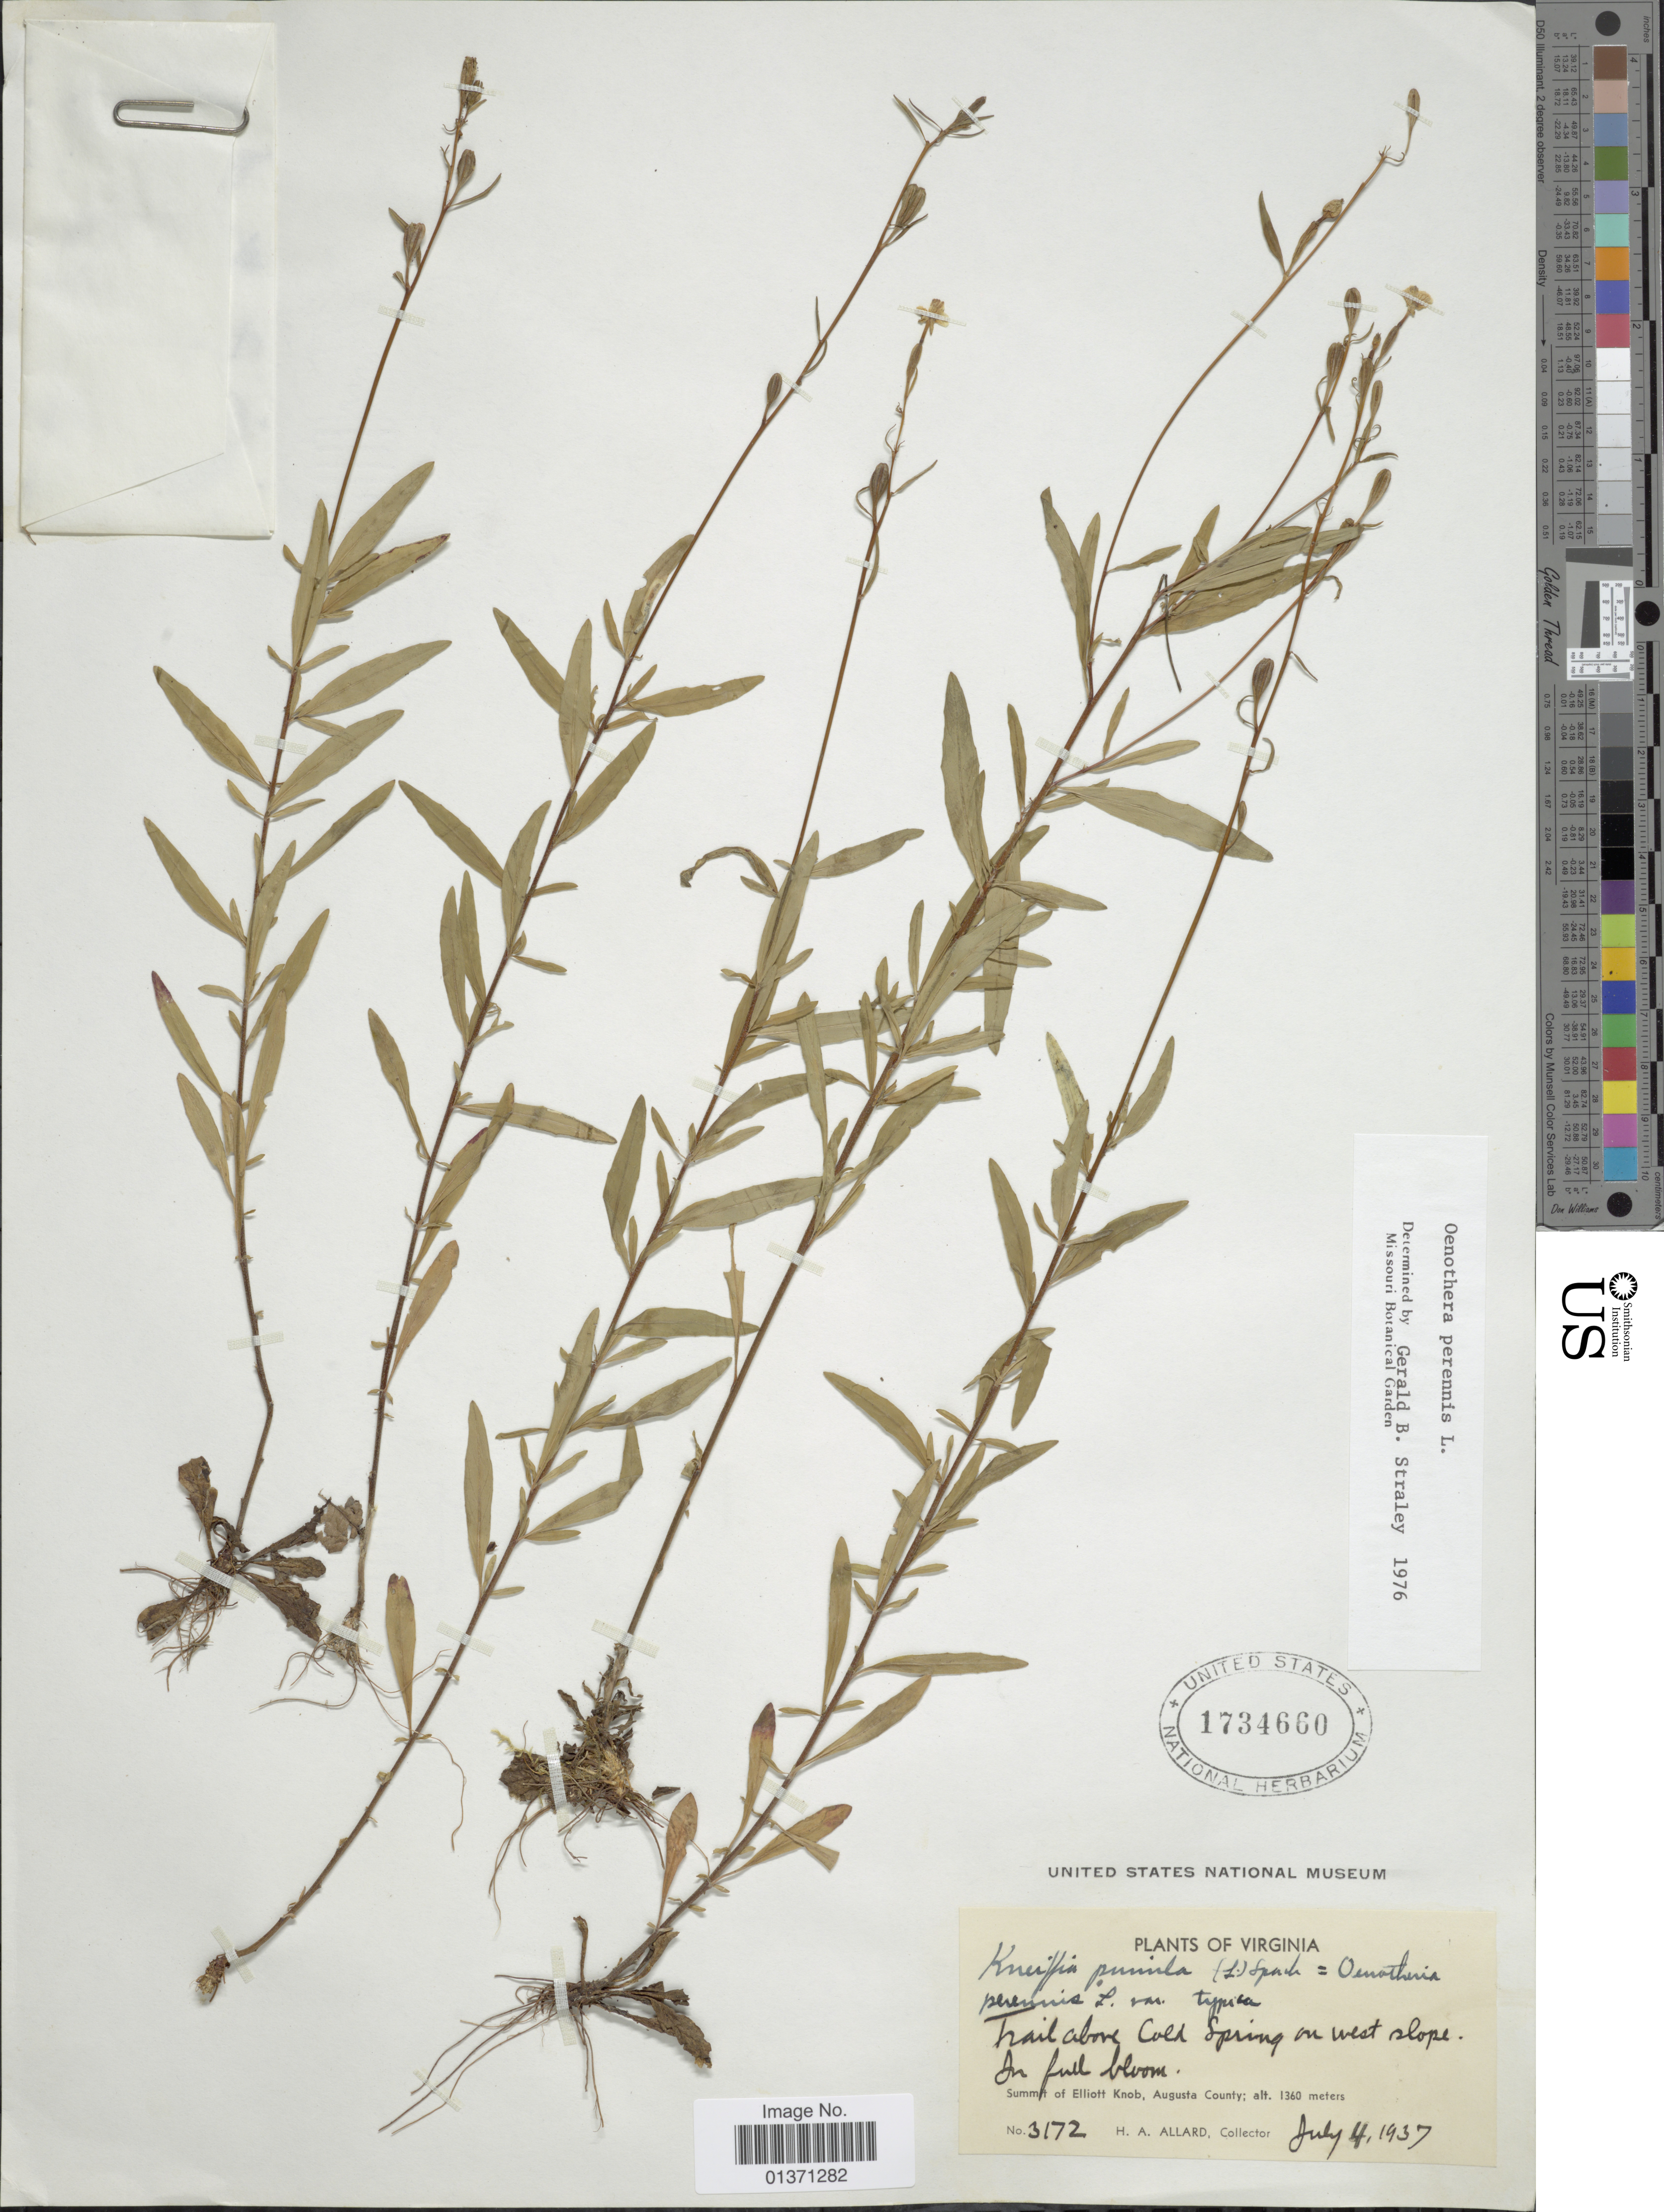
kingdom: Plantae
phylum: Tracheophyta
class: Magnoliopsida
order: Myrtales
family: Onagraceae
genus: Oenothera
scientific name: Oenothera perennis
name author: L.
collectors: H. A. Allard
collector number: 3172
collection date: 1937-07-04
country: United States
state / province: Virginia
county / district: Augusta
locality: Trail along Cold Spring on west slope, Summit of Elliott Knob, Augusta County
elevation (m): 1360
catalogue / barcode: US 1734660